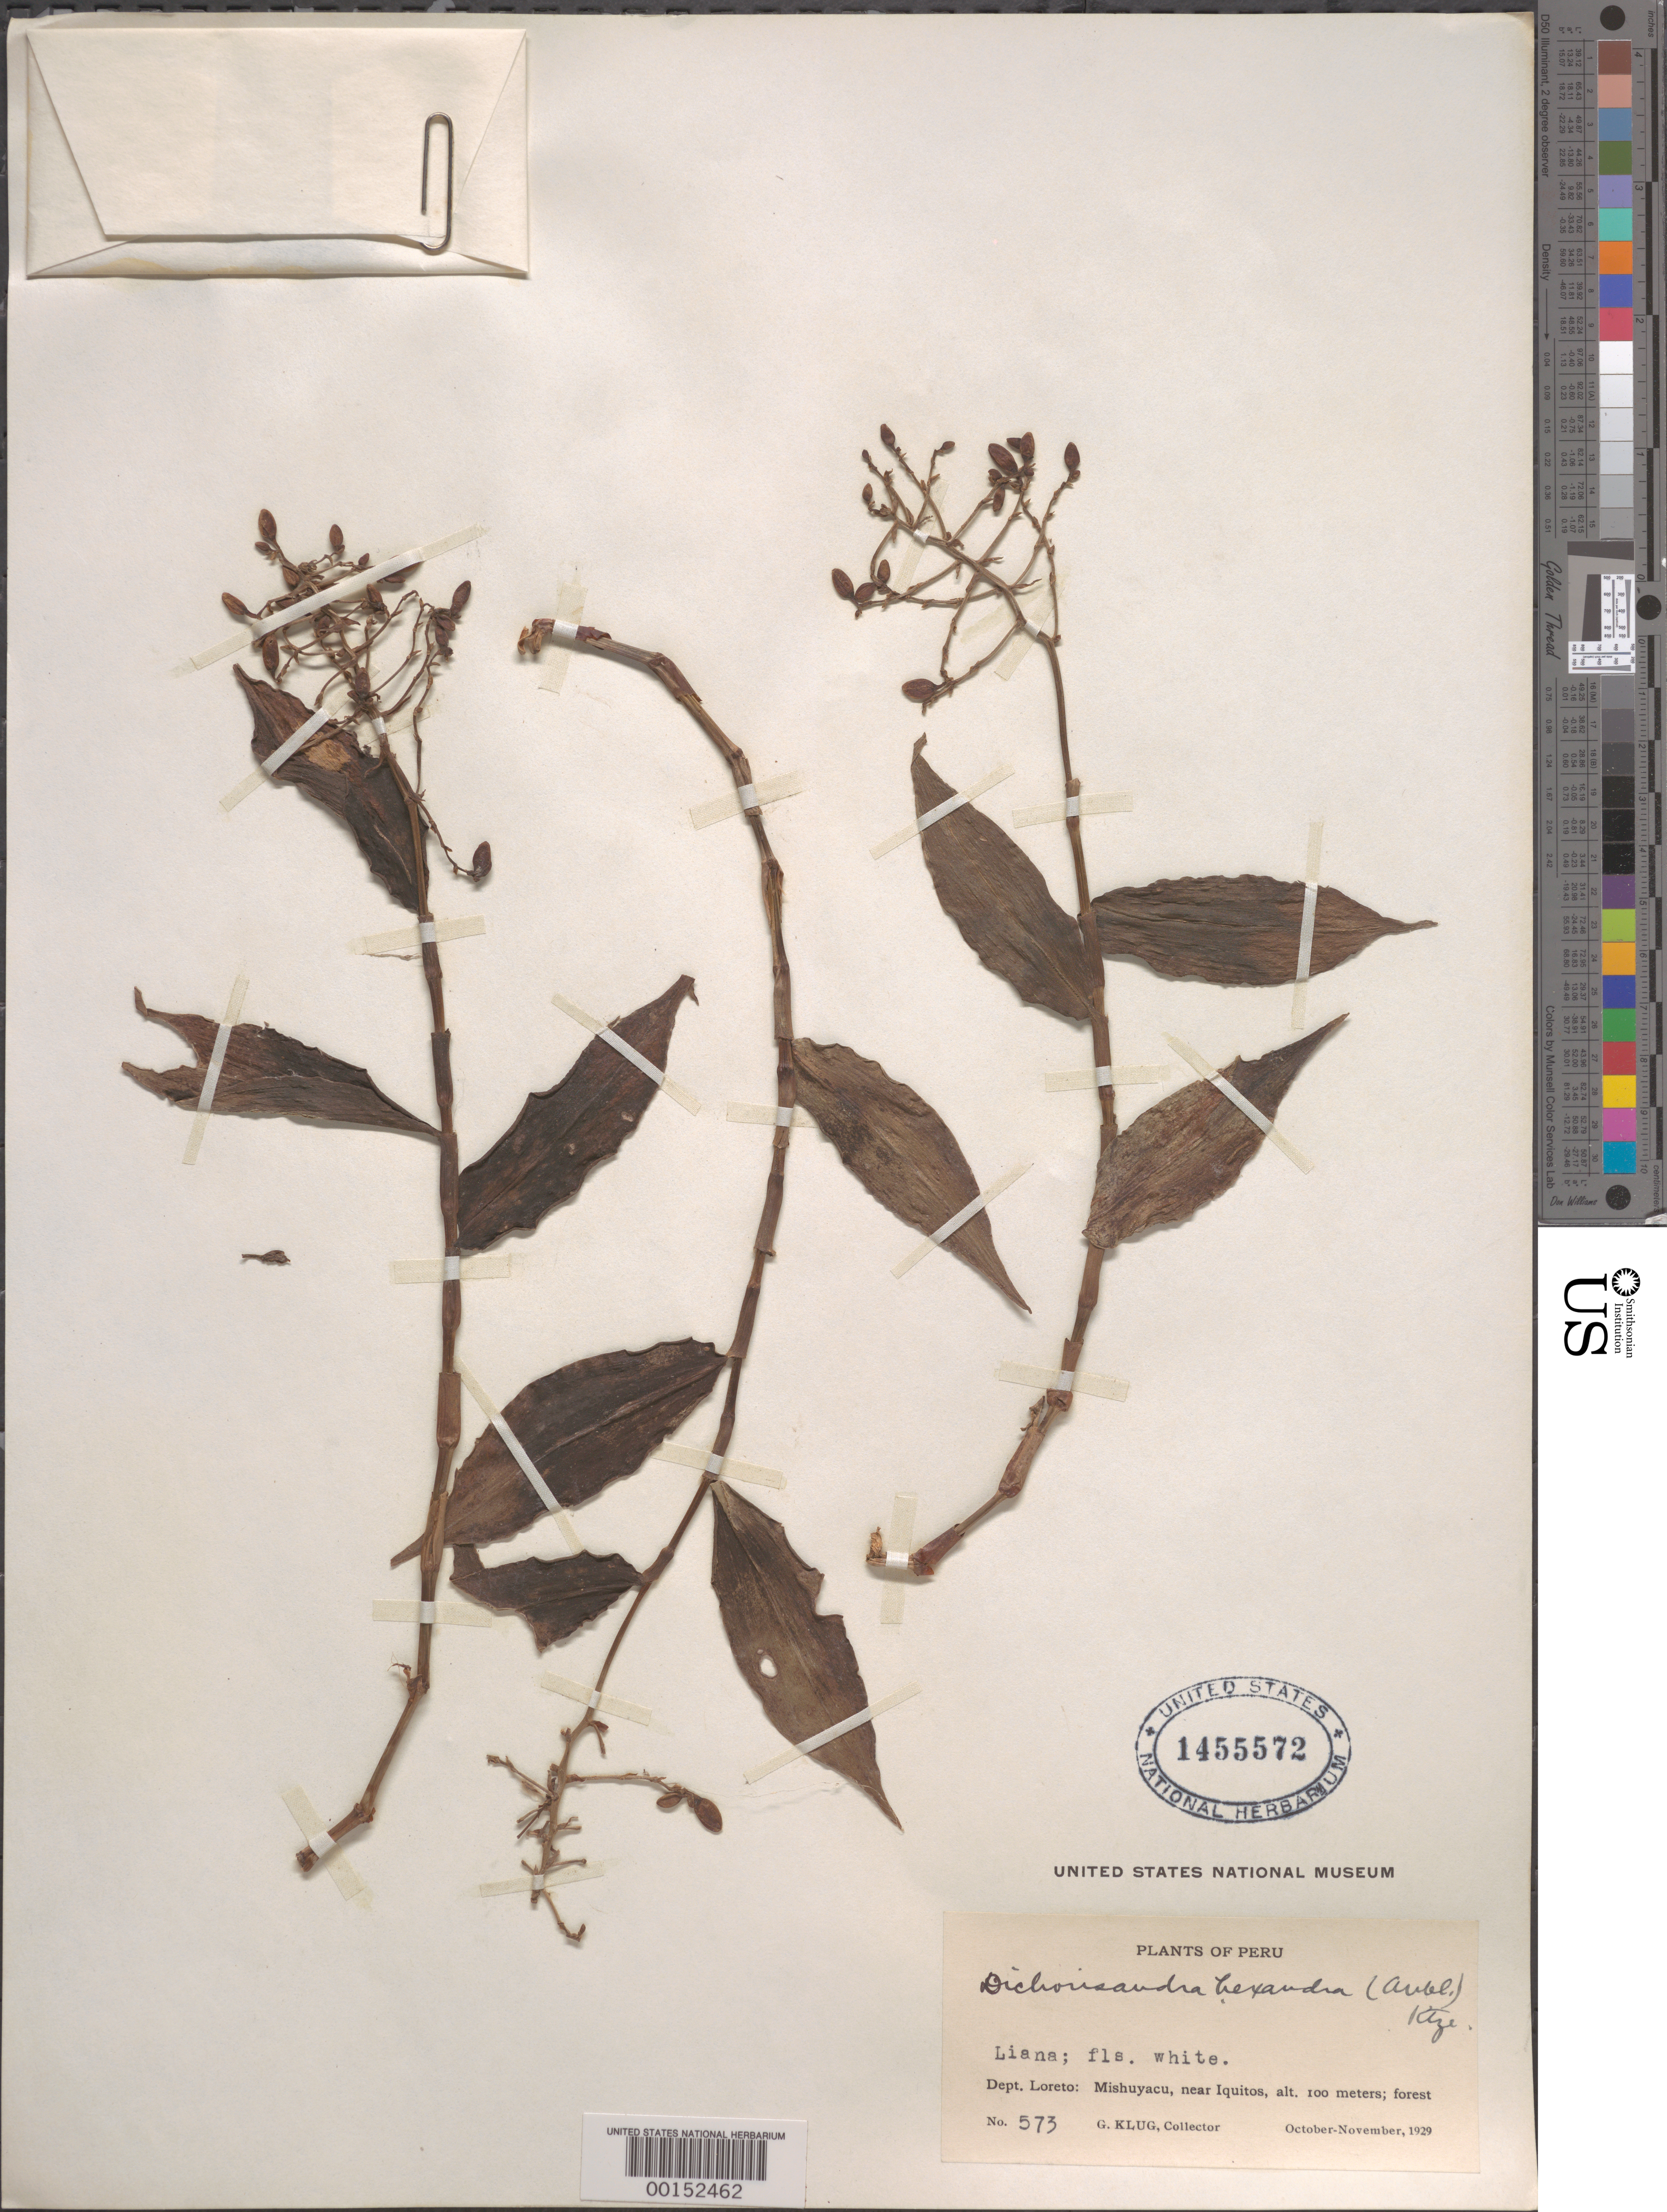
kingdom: Plantae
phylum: Tracheophyta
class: Liliopsida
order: Commelinales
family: Commelinaceae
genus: Dichorisandra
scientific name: Dichorisandra hexandra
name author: (Aubl.) Standl.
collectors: G. Klug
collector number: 573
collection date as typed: Oct 1929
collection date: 1929-10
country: Peru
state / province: Loreto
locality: Mishuyacu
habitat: Forest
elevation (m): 100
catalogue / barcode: US 1455572